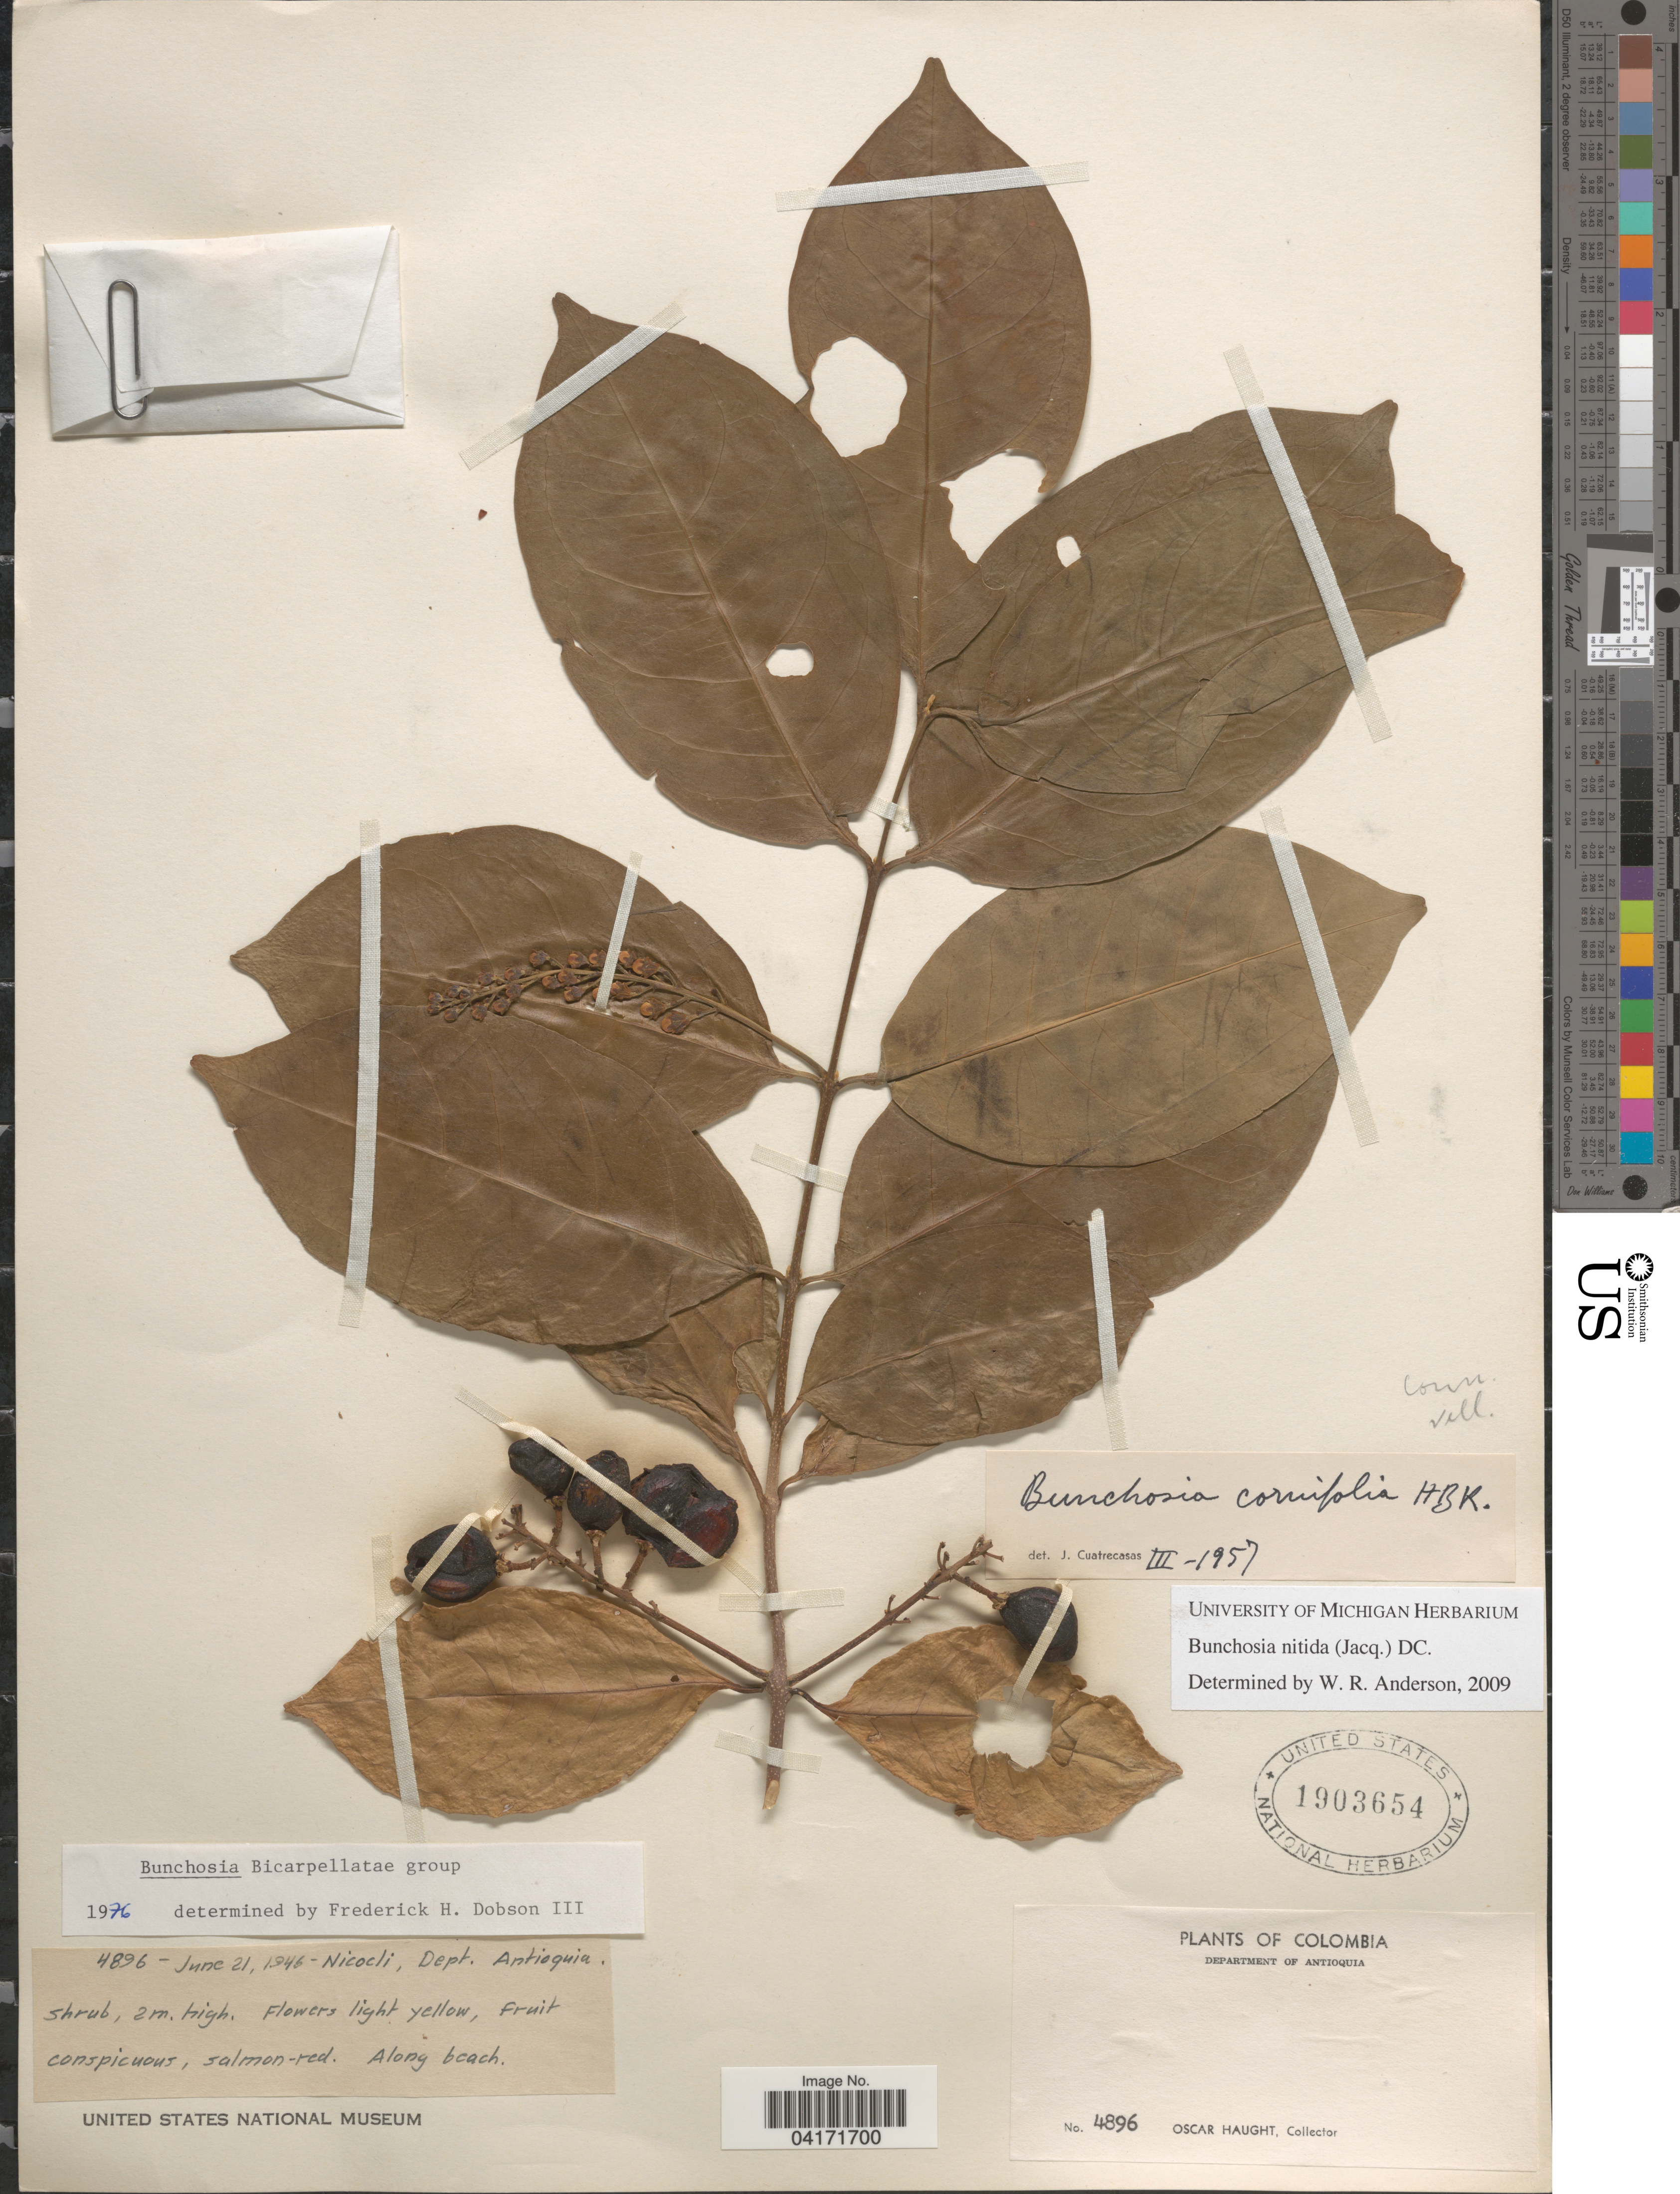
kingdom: Plantae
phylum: Tracheophyta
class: Magnoliopsida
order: Malpighiales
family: Malpighiaceae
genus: Bunchosia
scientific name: Bunchosia nitida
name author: (Jacq.) DC.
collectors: O. L. Haught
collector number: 4896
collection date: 1946-06-21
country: Colombia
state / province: Antioquia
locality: Nicocli, Dept. Antioquia.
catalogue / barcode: US 1903654